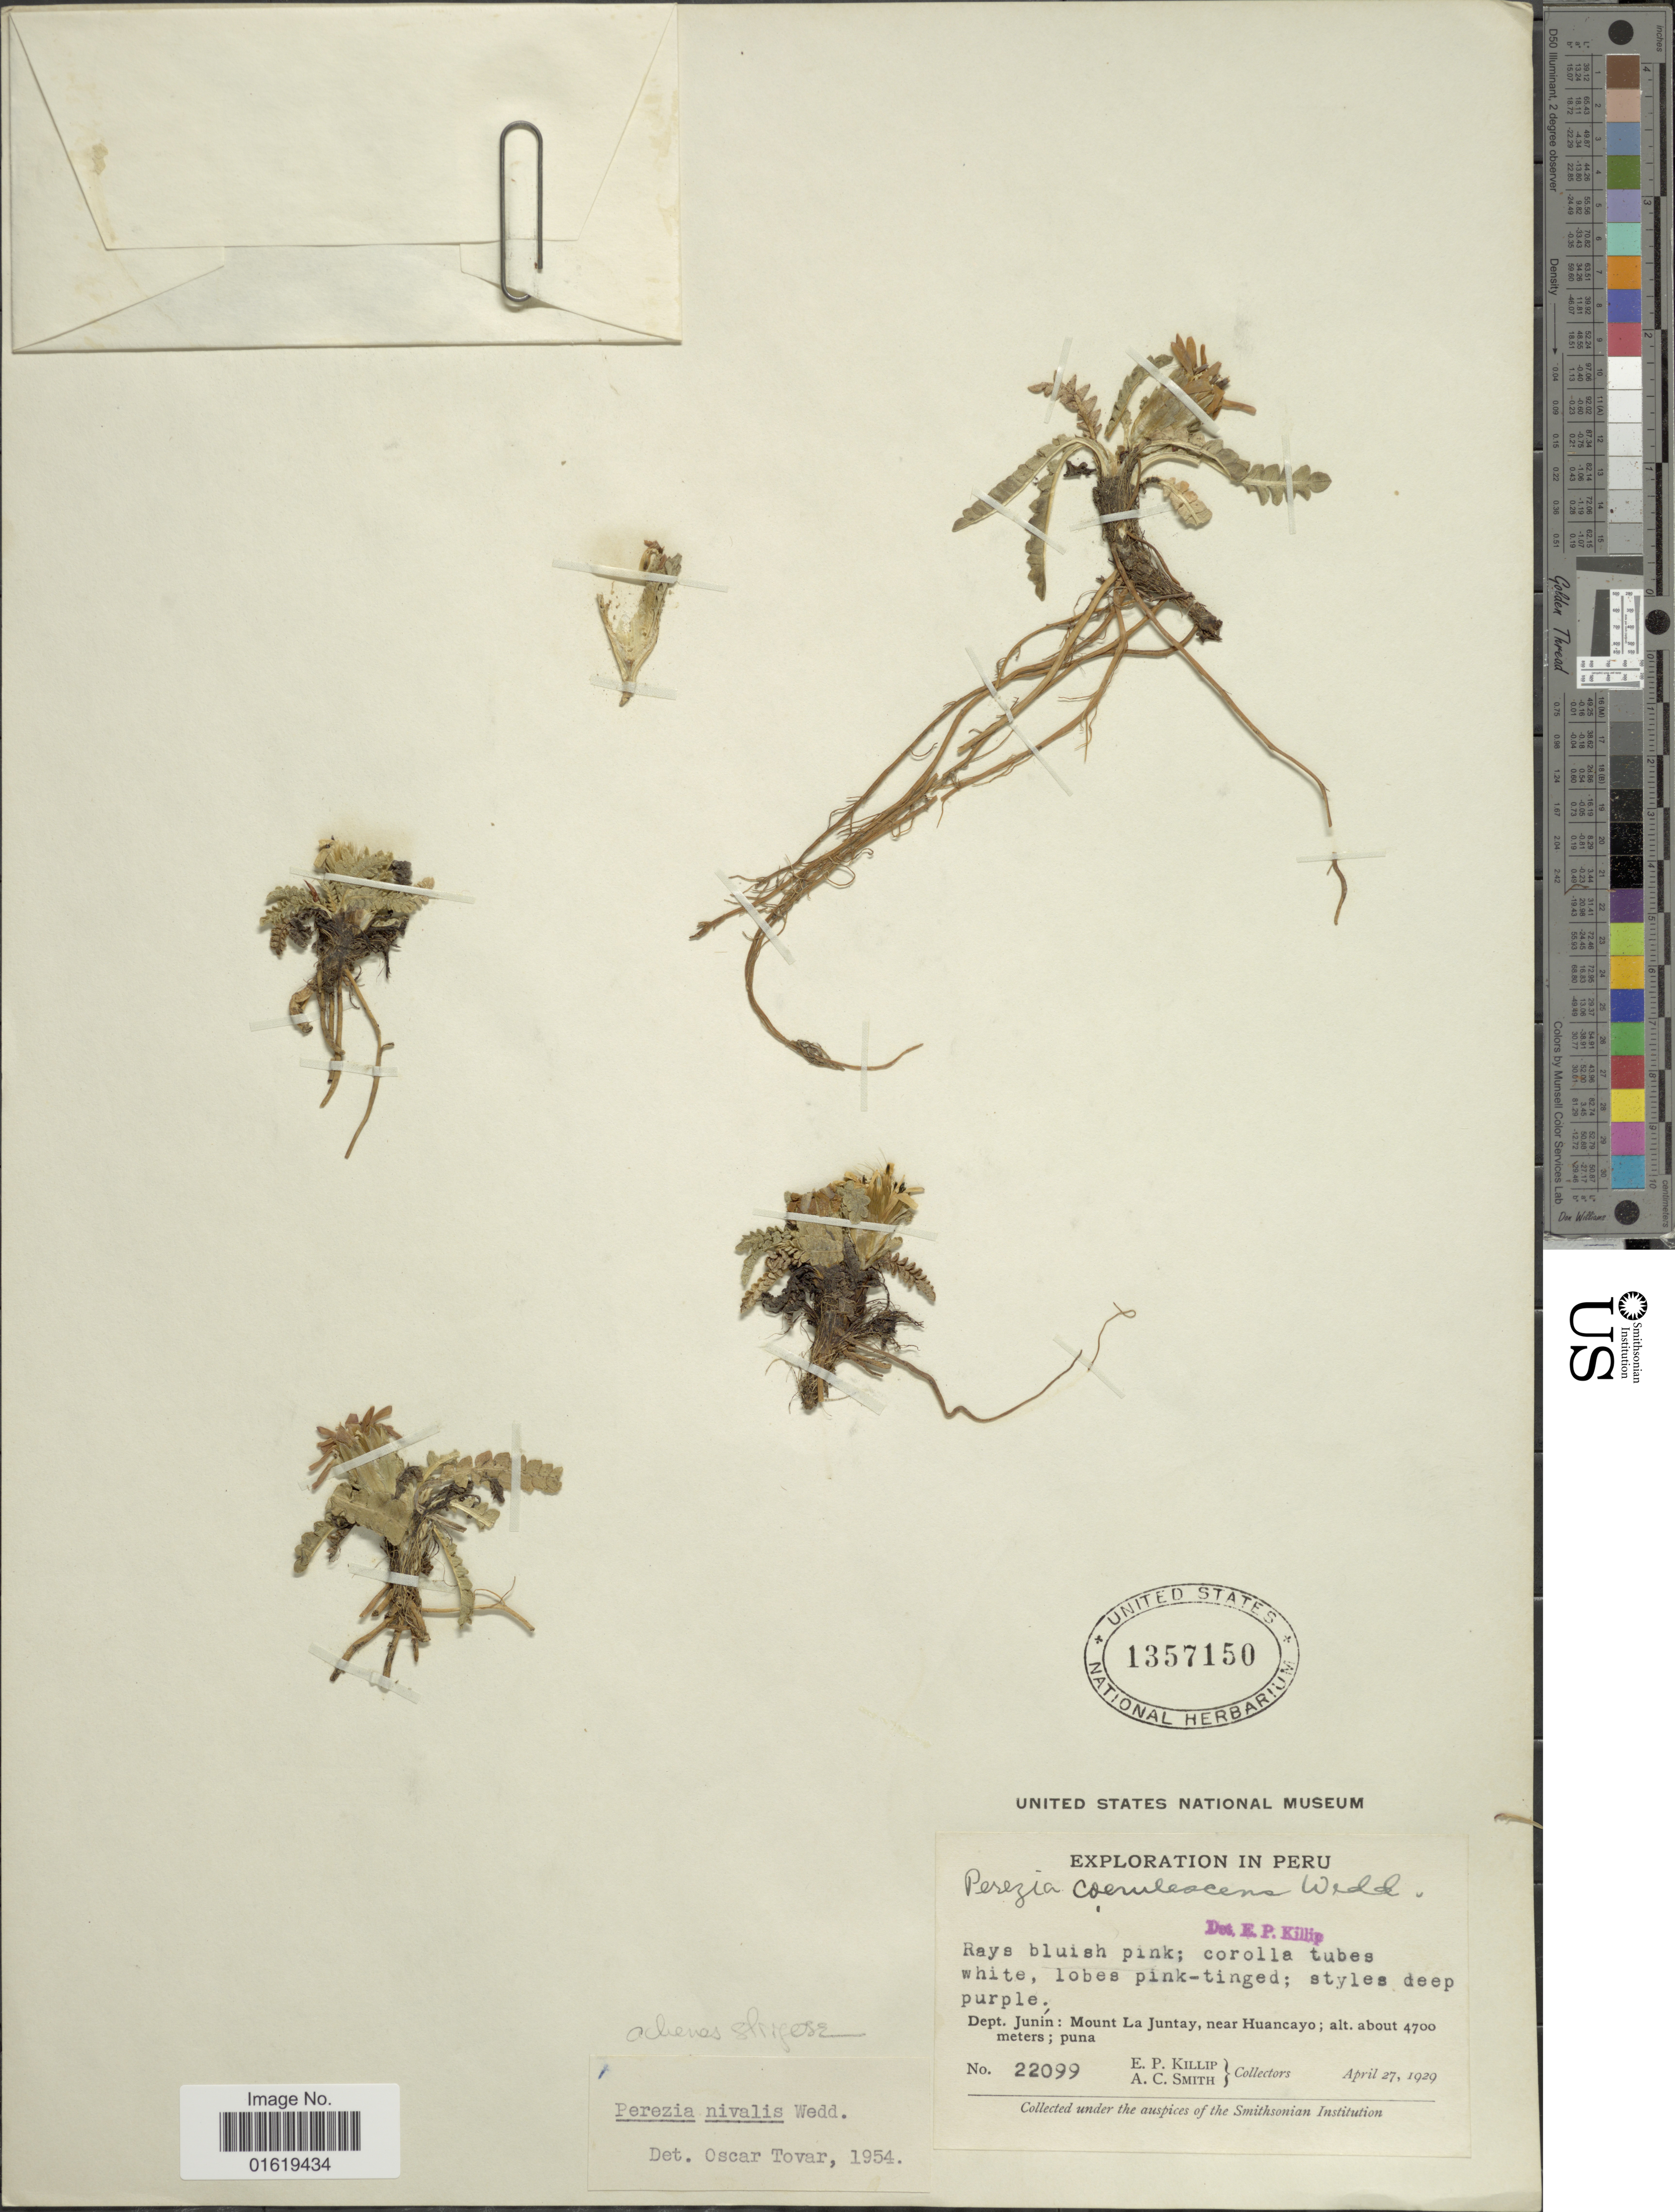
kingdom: Plantae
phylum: Tracheophyta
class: Magnoliopsida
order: Asterales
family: Asteraceae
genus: Perezia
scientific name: Perezia coerulescens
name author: Wedd.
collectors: E. P. Killip & A. C. Smith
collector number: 22099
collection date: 1929-04-27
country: Peru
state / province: Junín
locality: Dept. Junín: Mount La Juntay, near Huancayo.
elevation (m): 4700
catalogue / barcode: US 1357150